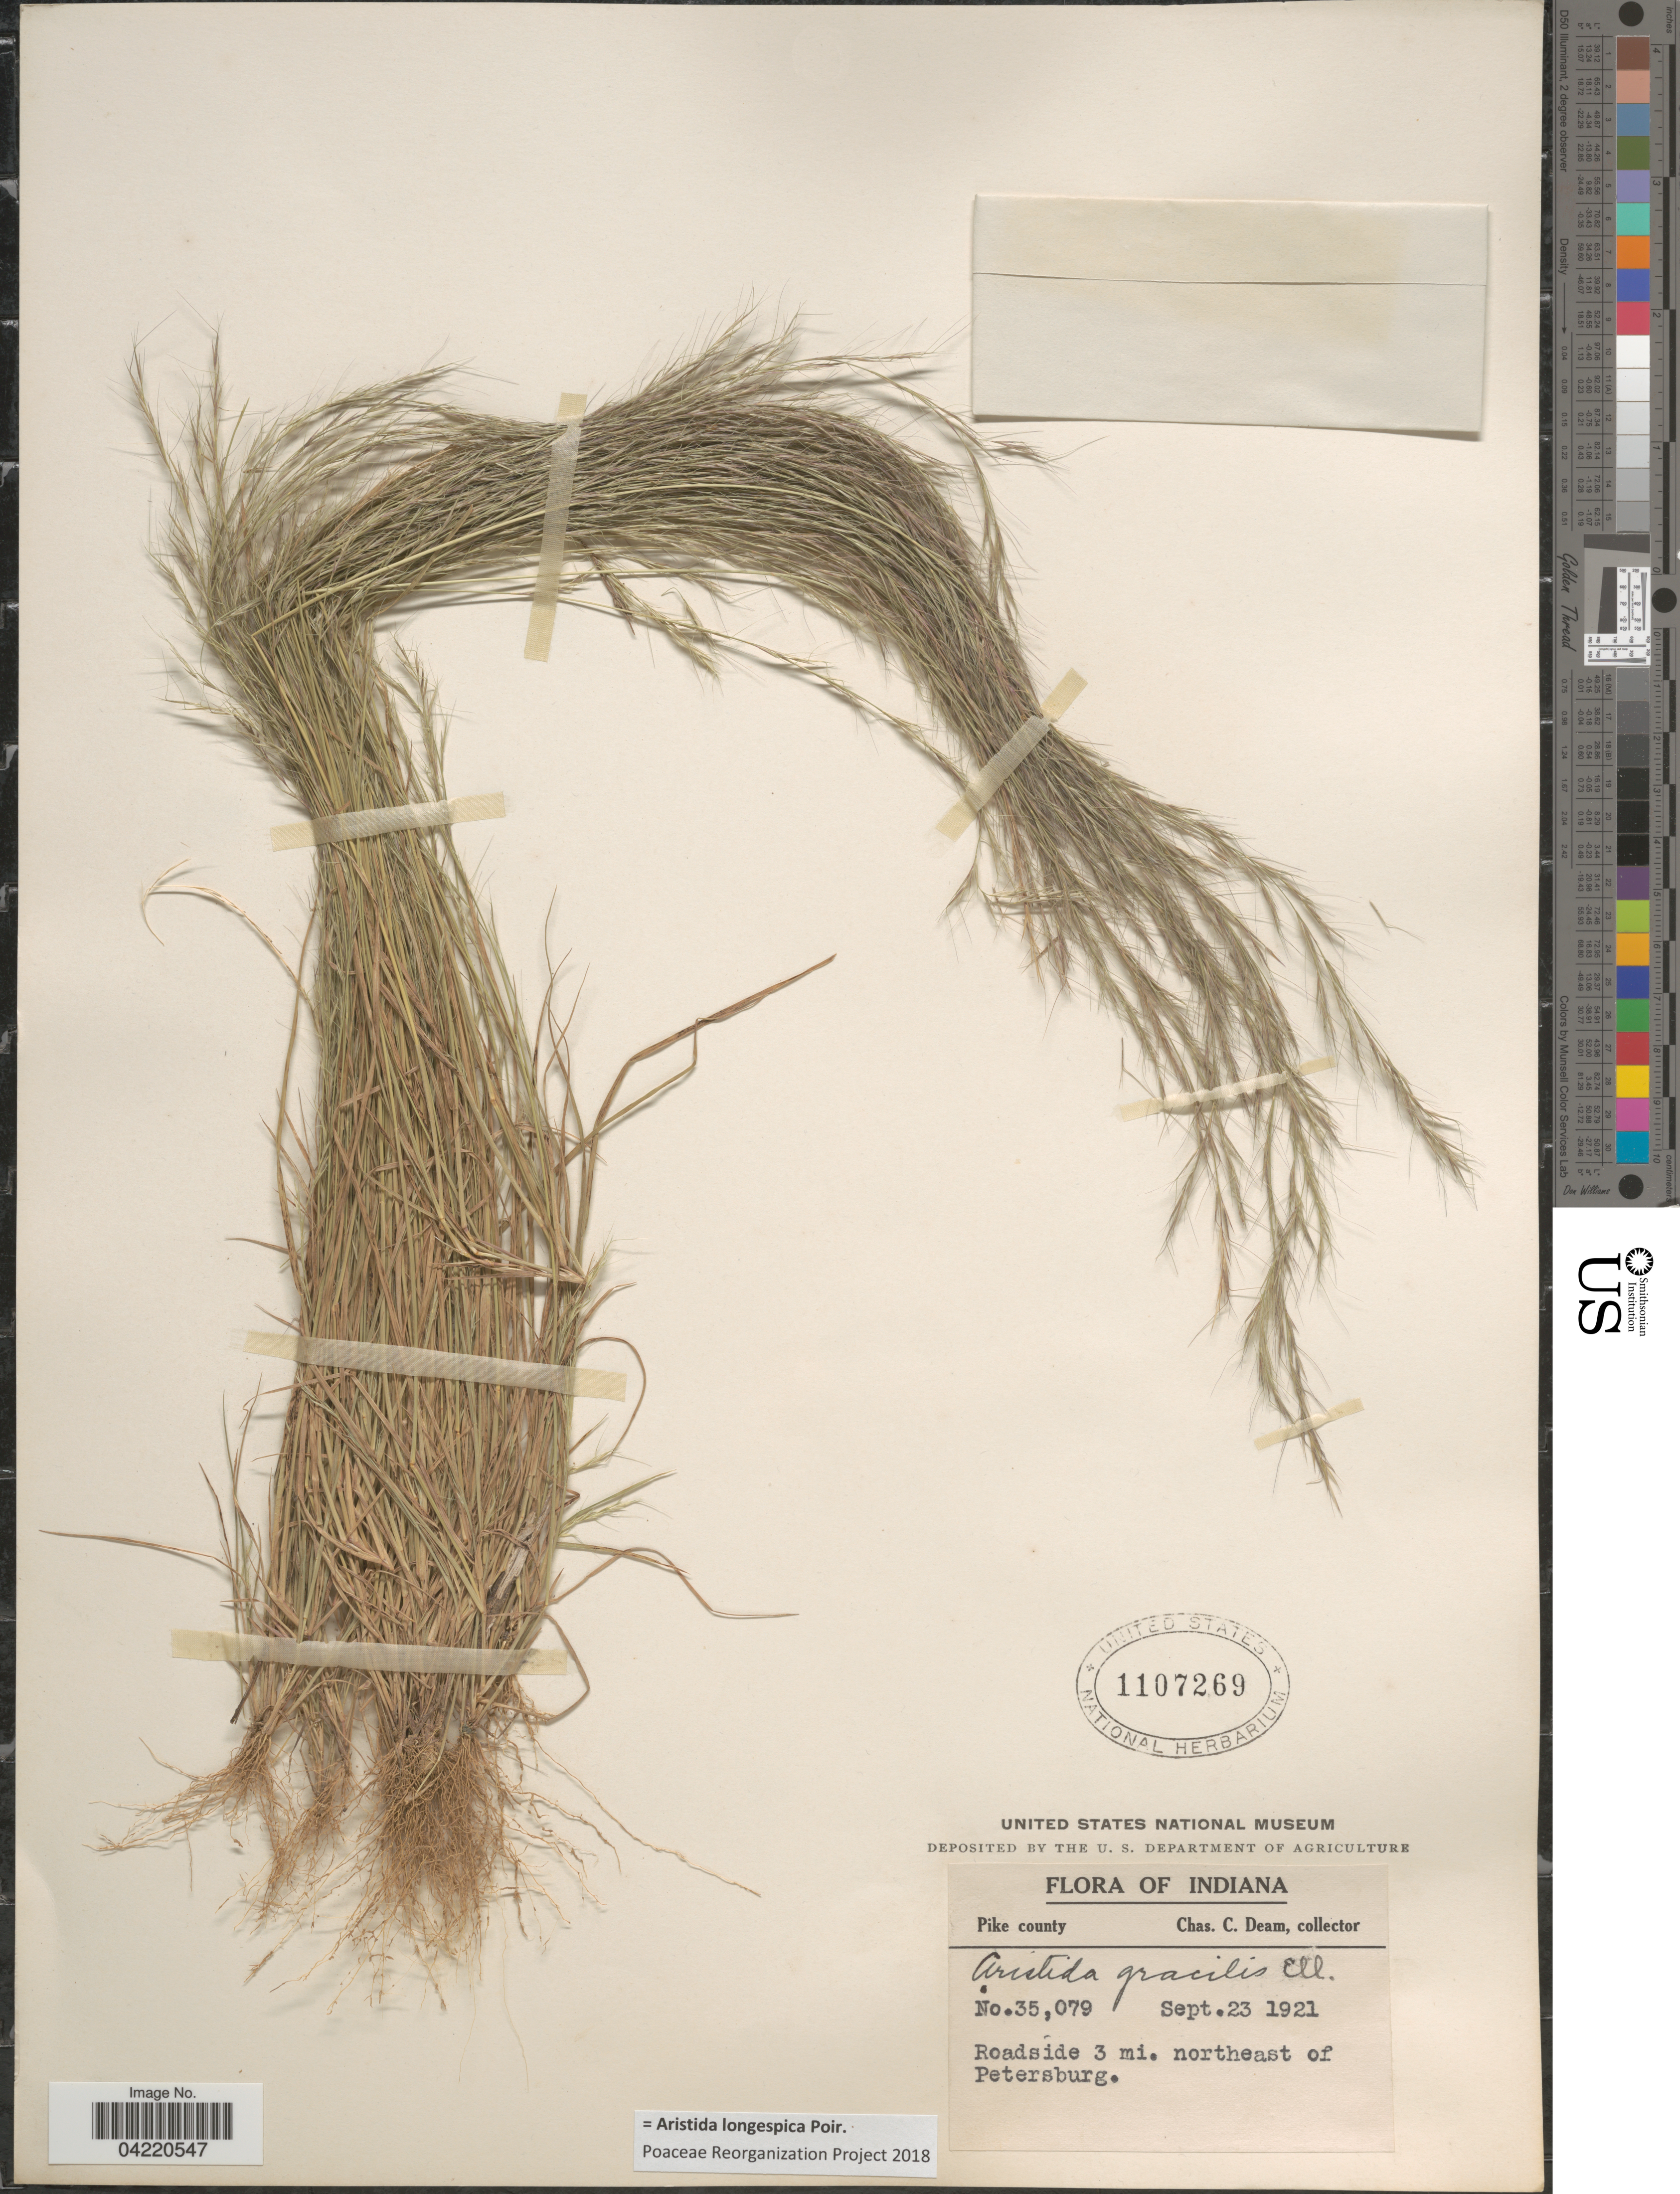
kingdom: Plantae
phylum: Tracheophyta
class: Liliopsida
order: Poales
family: Poaceae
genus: Aristida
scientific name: Aristida longespica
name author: Poir.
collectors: C. C. Deam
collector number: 35079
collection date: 1921-09-23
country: United States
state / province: Indiana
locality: Pike county. Roadside 3 mi. northeast of Petersburg.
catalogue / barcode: US 1107269